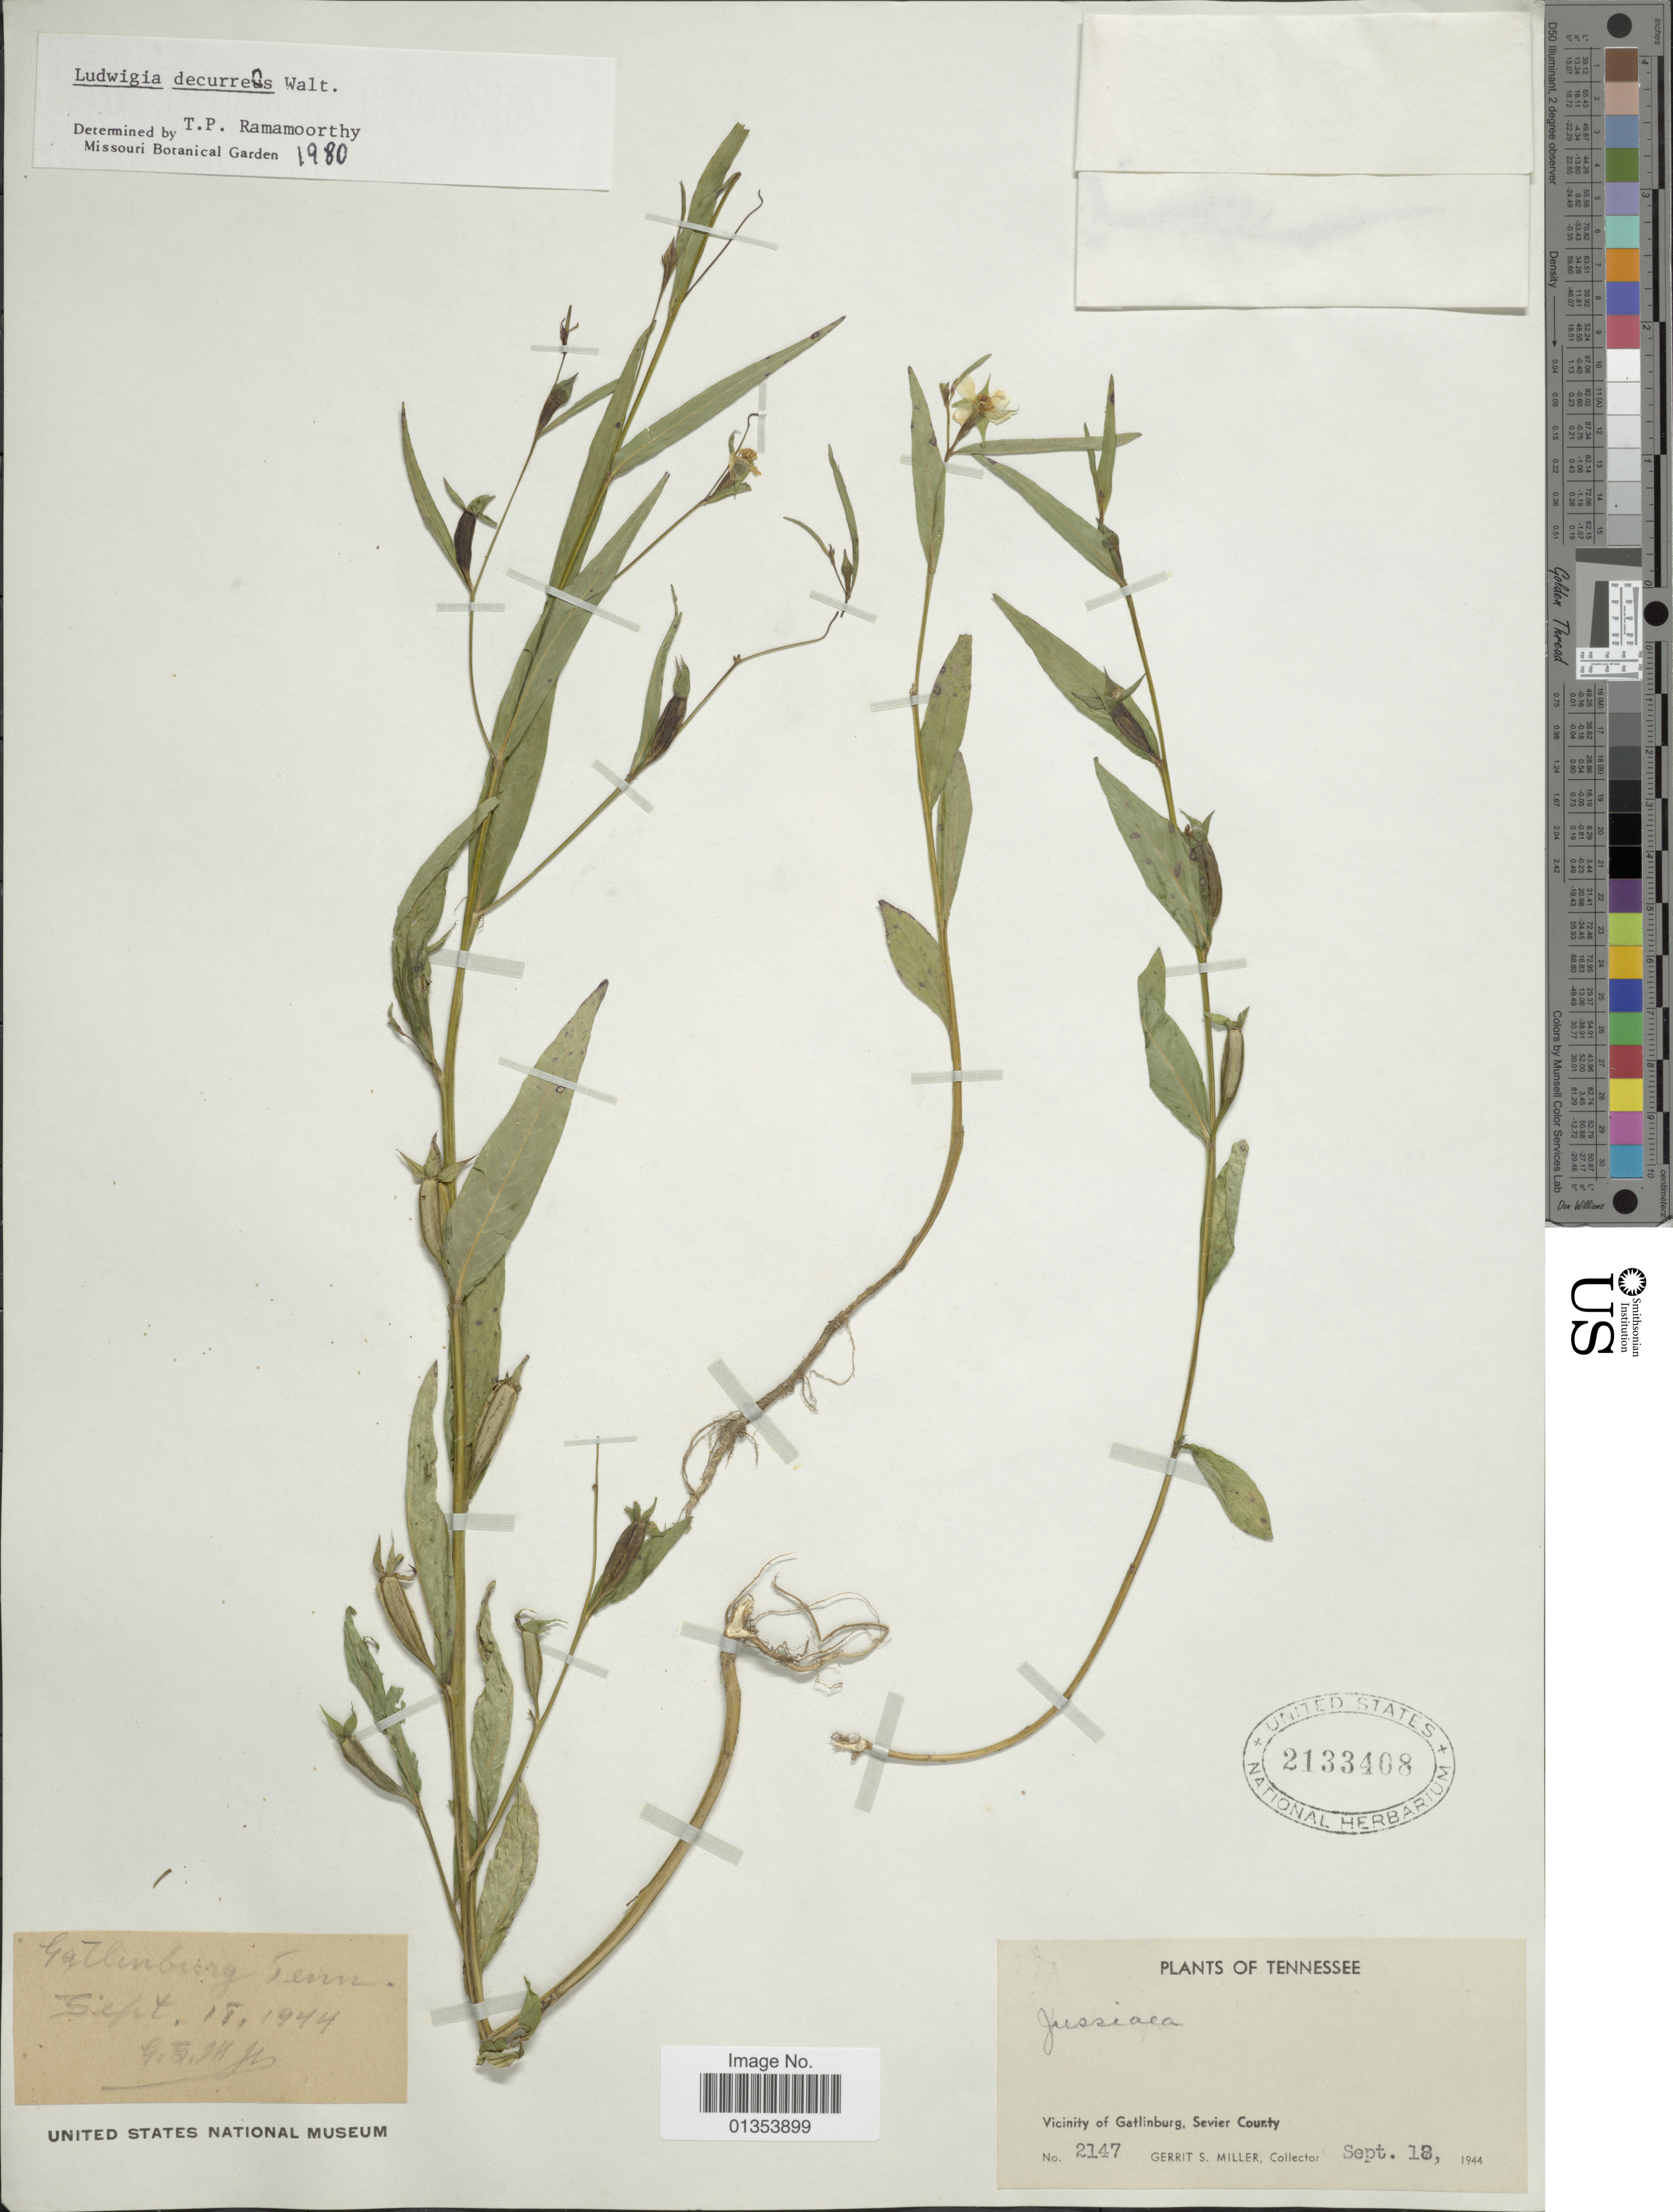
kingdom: Plantae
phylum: Tracheophyta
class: Magnoliopsida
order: Myrtales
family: Onagraceae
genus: Ludwigia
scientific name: Ludwigia decurrens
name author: Walter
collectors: G. S. Miller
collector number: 2147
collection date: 1944-09-18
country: United States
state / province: Tennessee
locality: Vicinity of Gatlinburg, Sevier County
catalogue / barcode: US 2133408